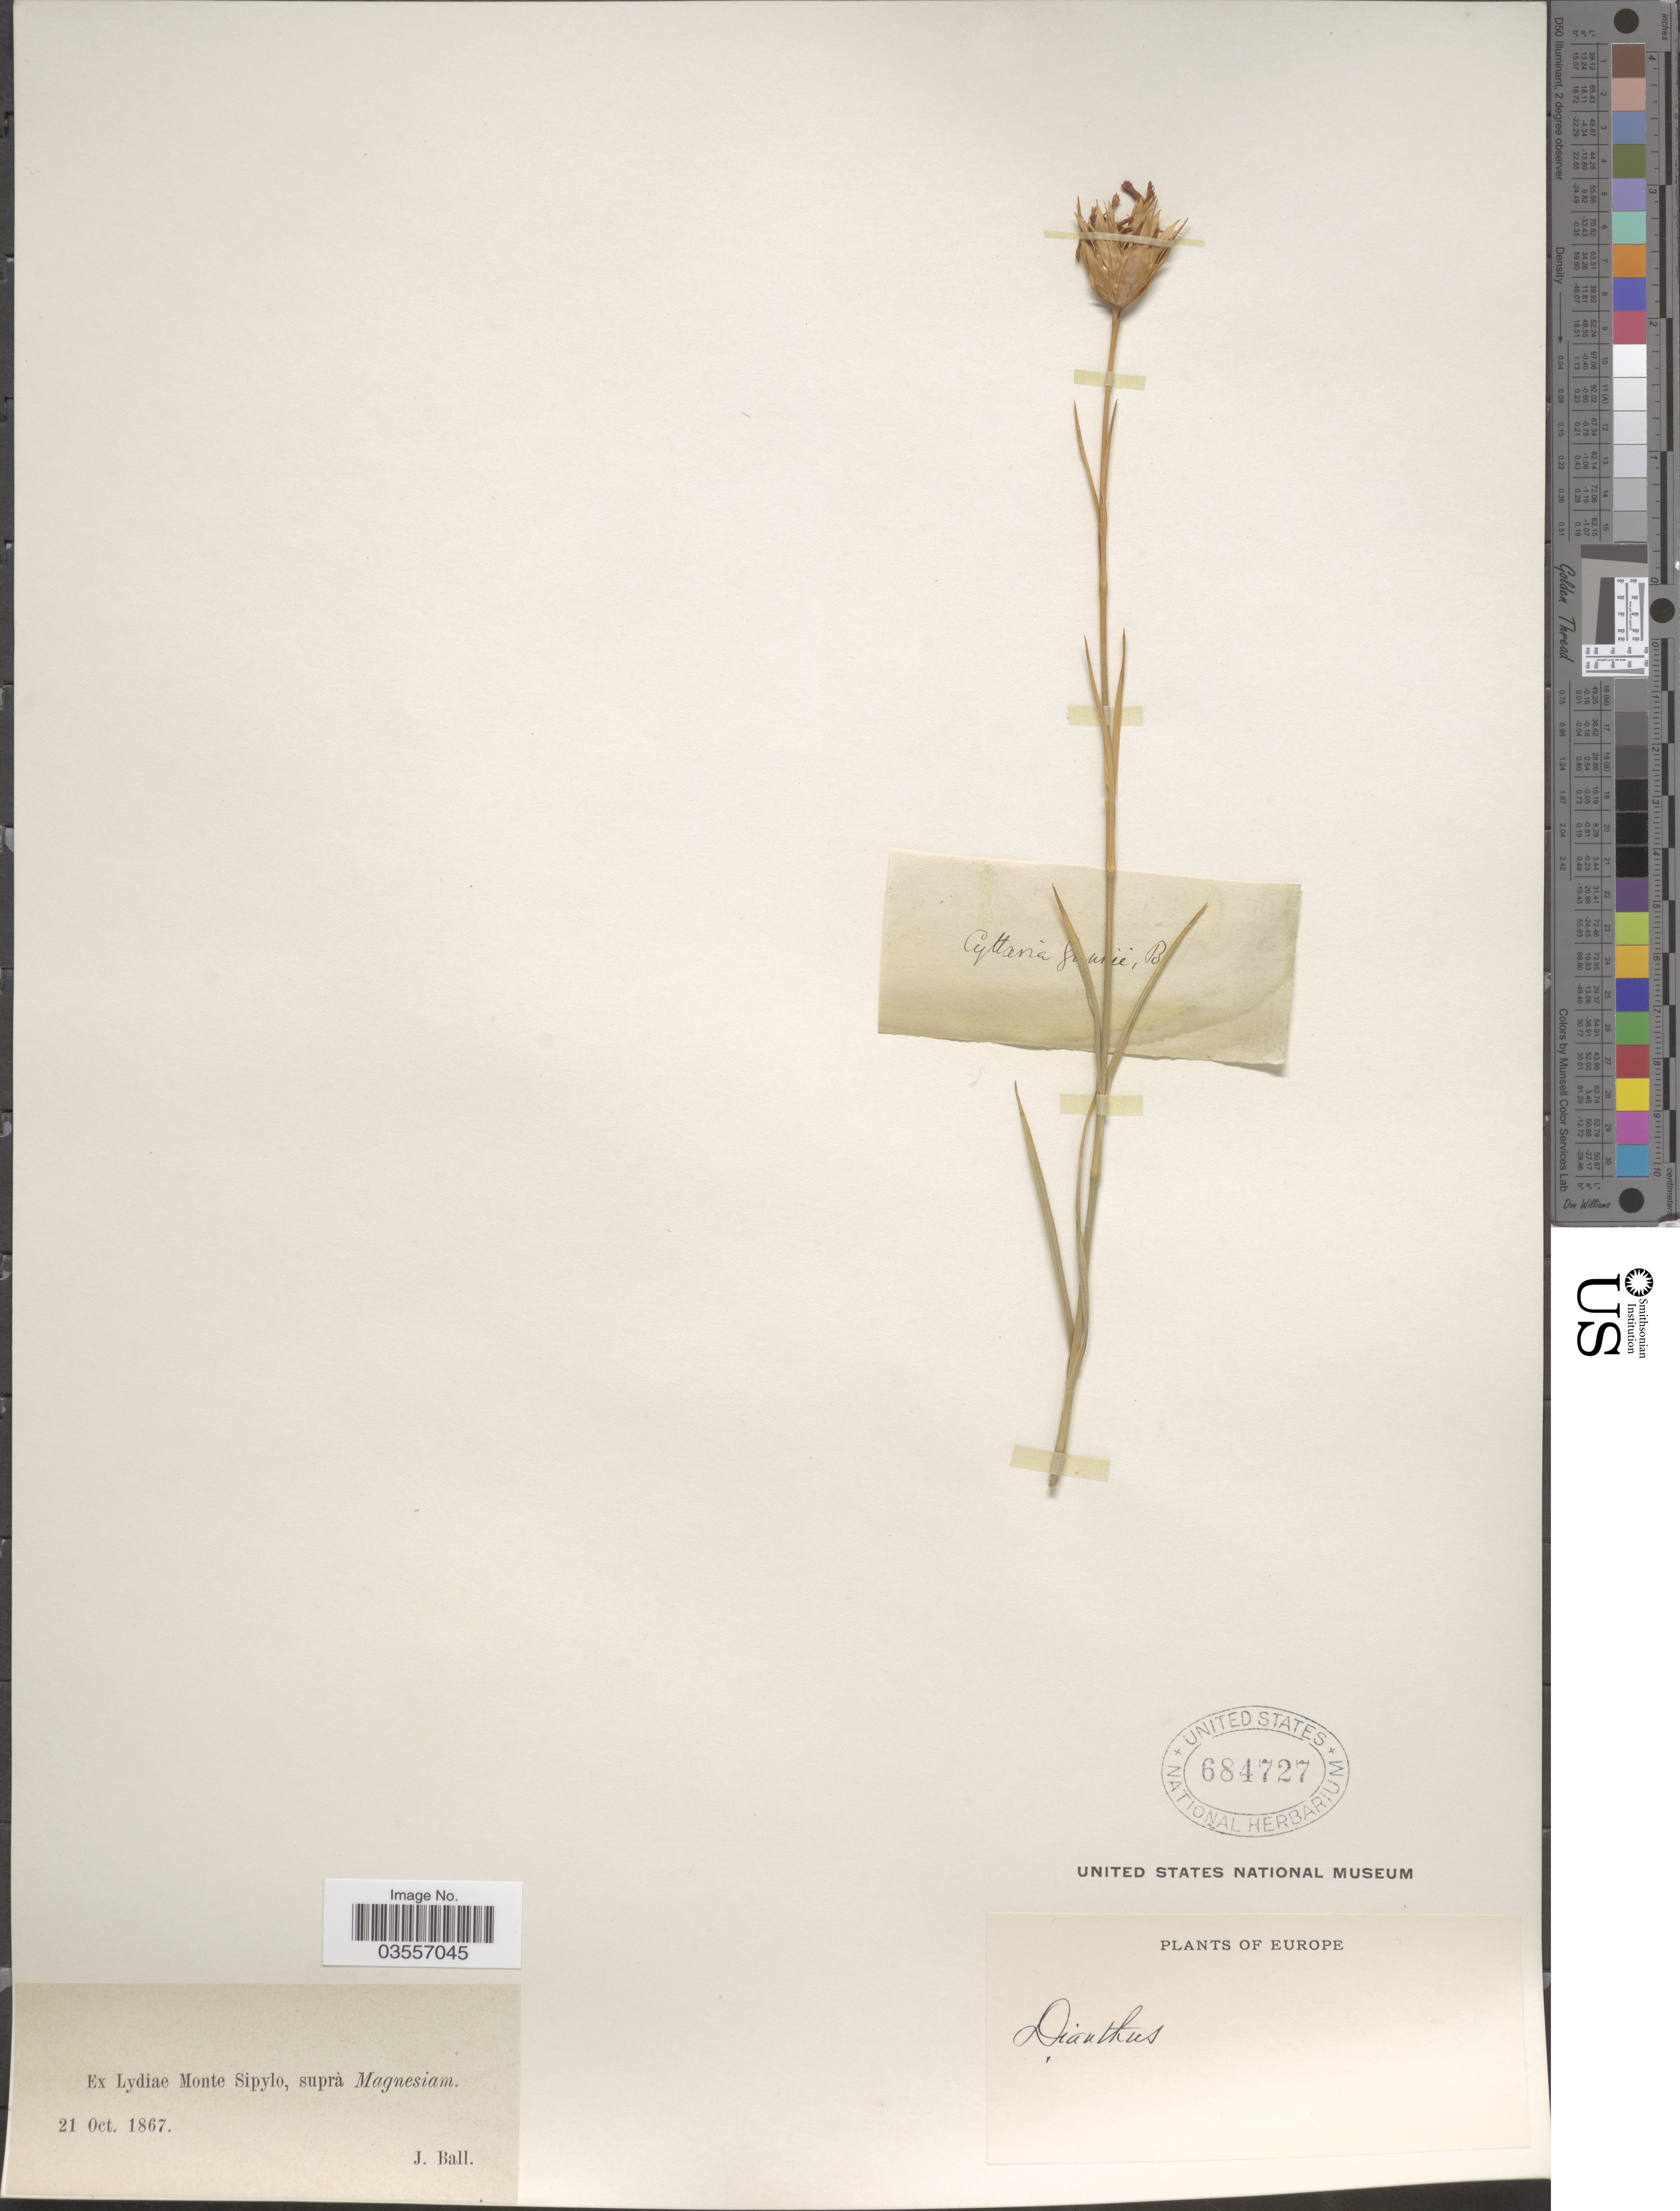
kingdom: Plantae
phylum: Tracheophyta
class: Magnoliopsida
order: Caryophyllales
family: Caryophyllaceae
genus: Dianthus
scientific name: Dianthus sp.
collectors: J. Ball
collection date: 1867-10-21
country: Turkey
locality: Ex Lydiae Monte Sipylo, suprà Magnesiam. Europe.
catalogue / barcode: US 684727